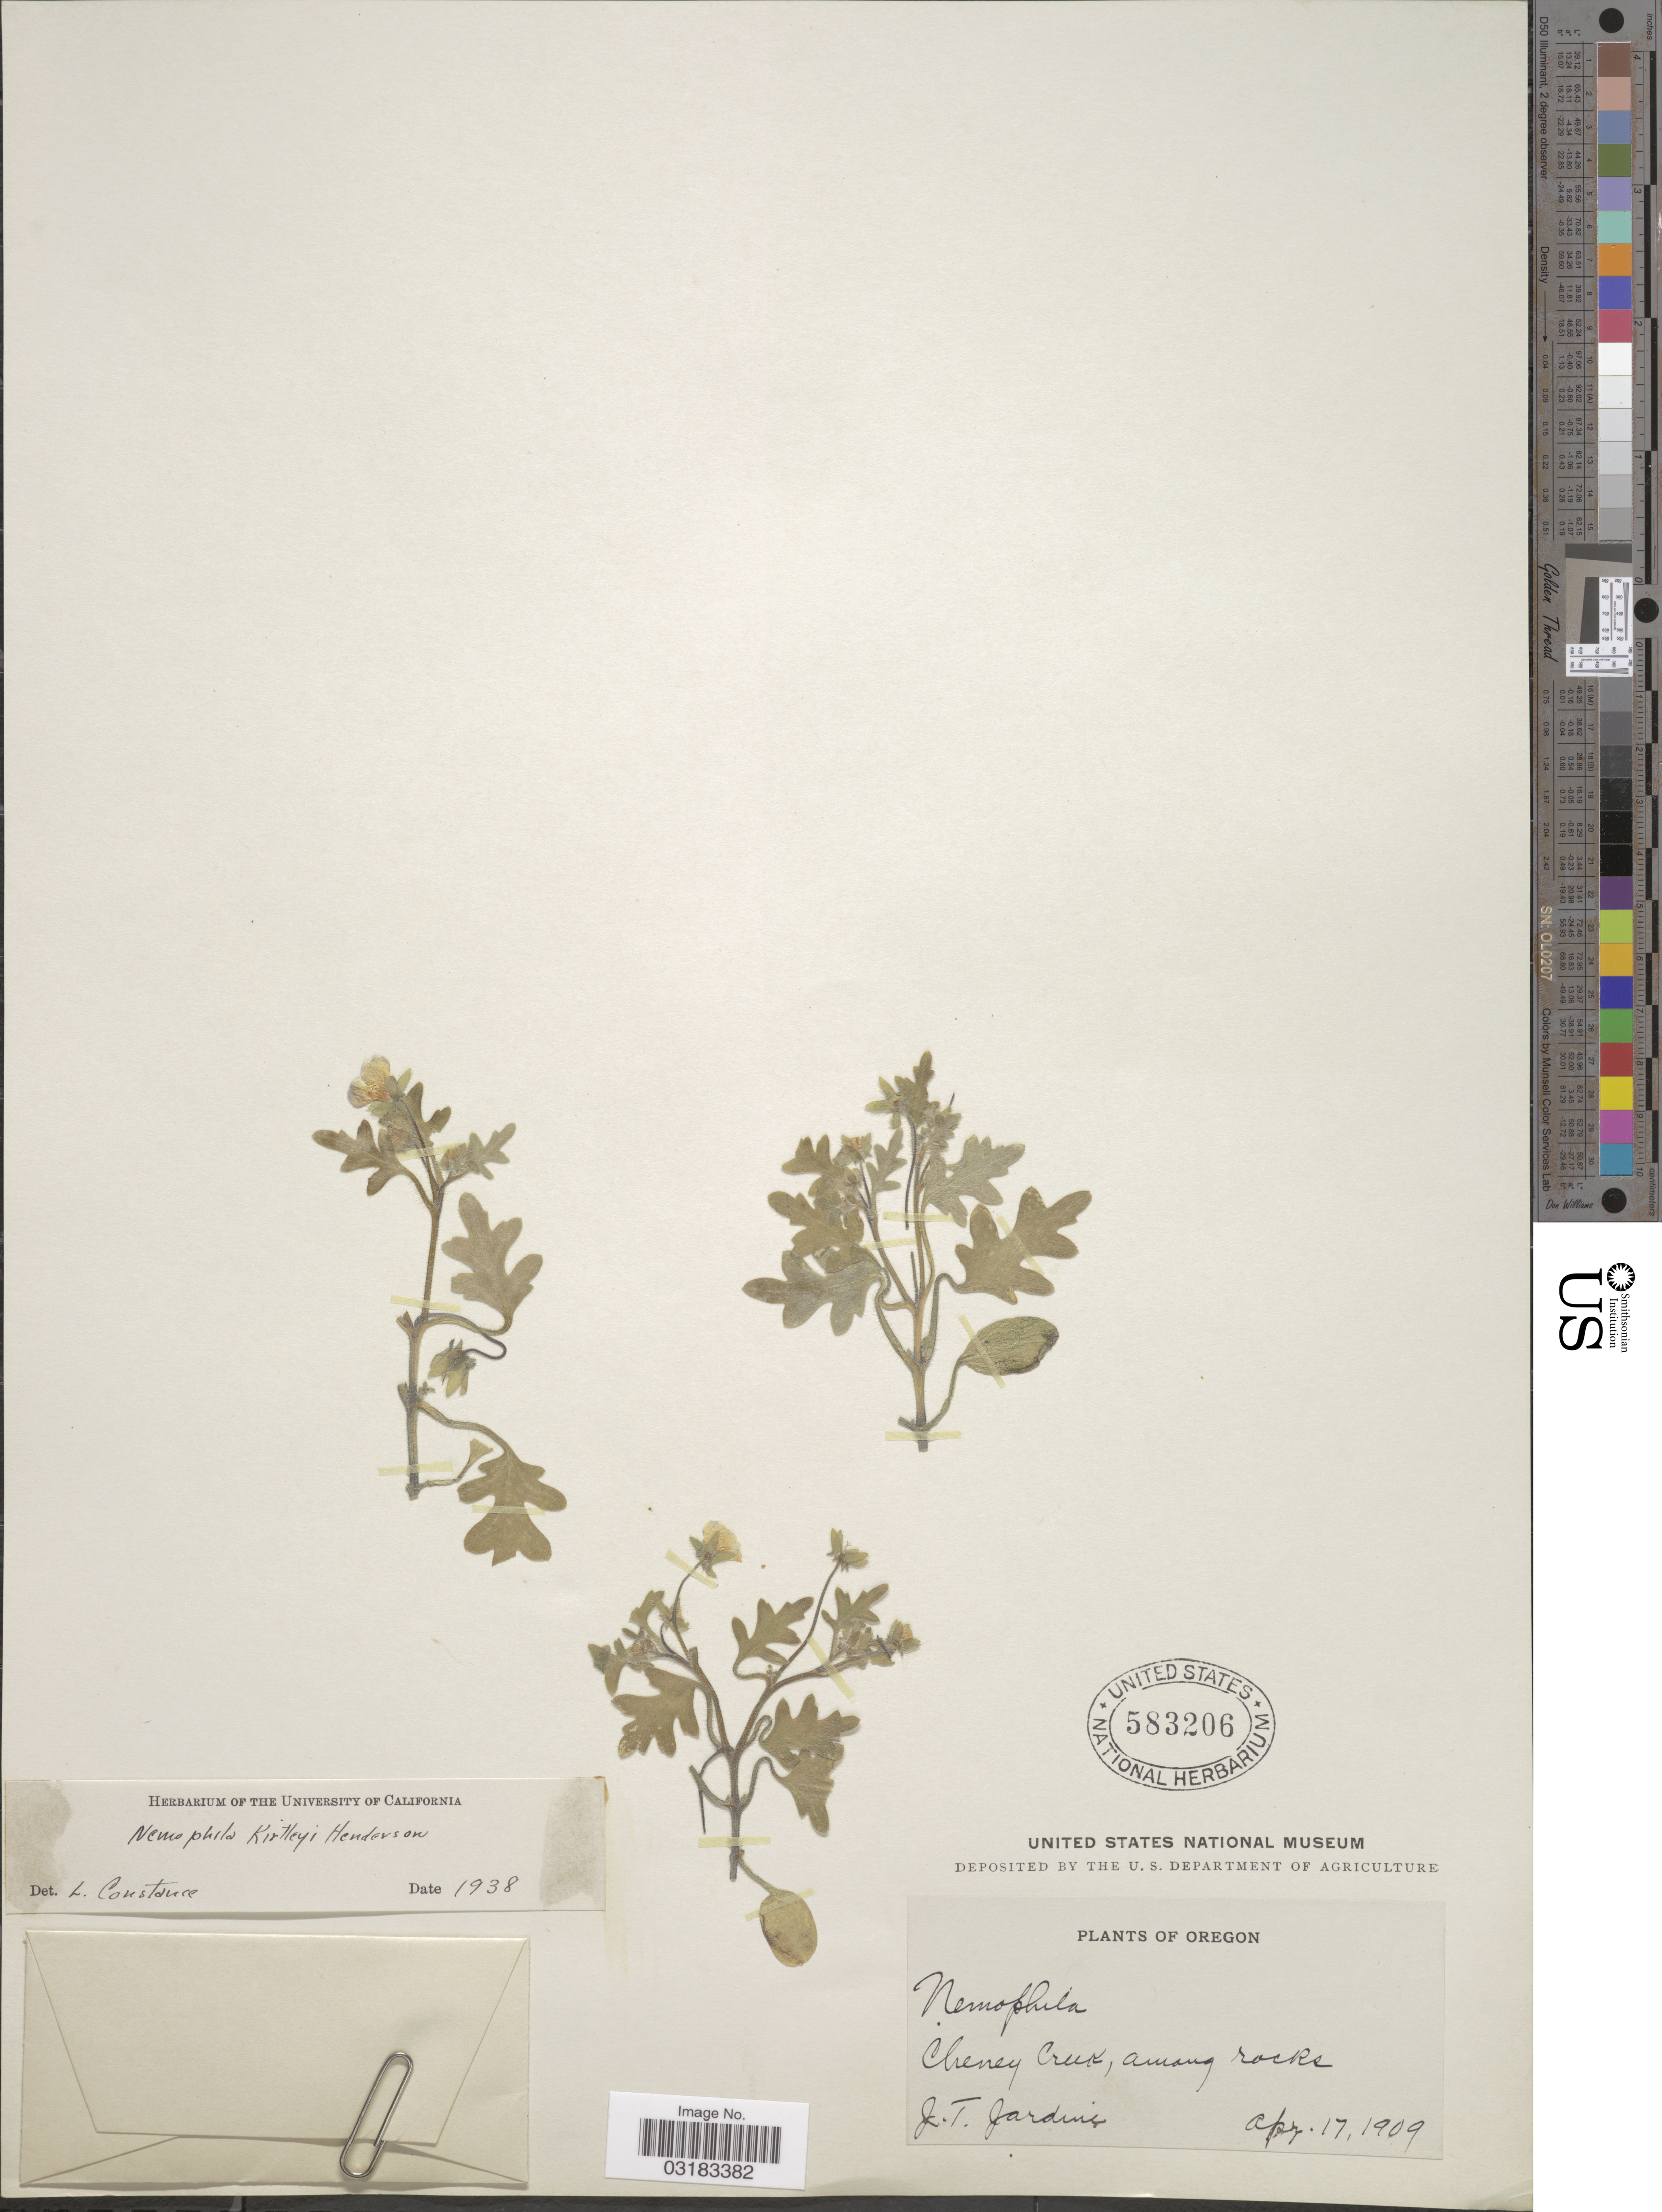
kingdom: Plantae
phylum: Tracheophyta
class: Magnoliopsida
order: Boraginales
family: Hydrophyllaceae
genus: Nemophila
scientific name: Nemophila kirtleyi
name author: L.F. Hend.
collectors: J. T. Jardine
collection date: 1909-04-17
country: United States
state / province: Oregon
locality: Cheney Creek.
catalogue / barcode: US 583206